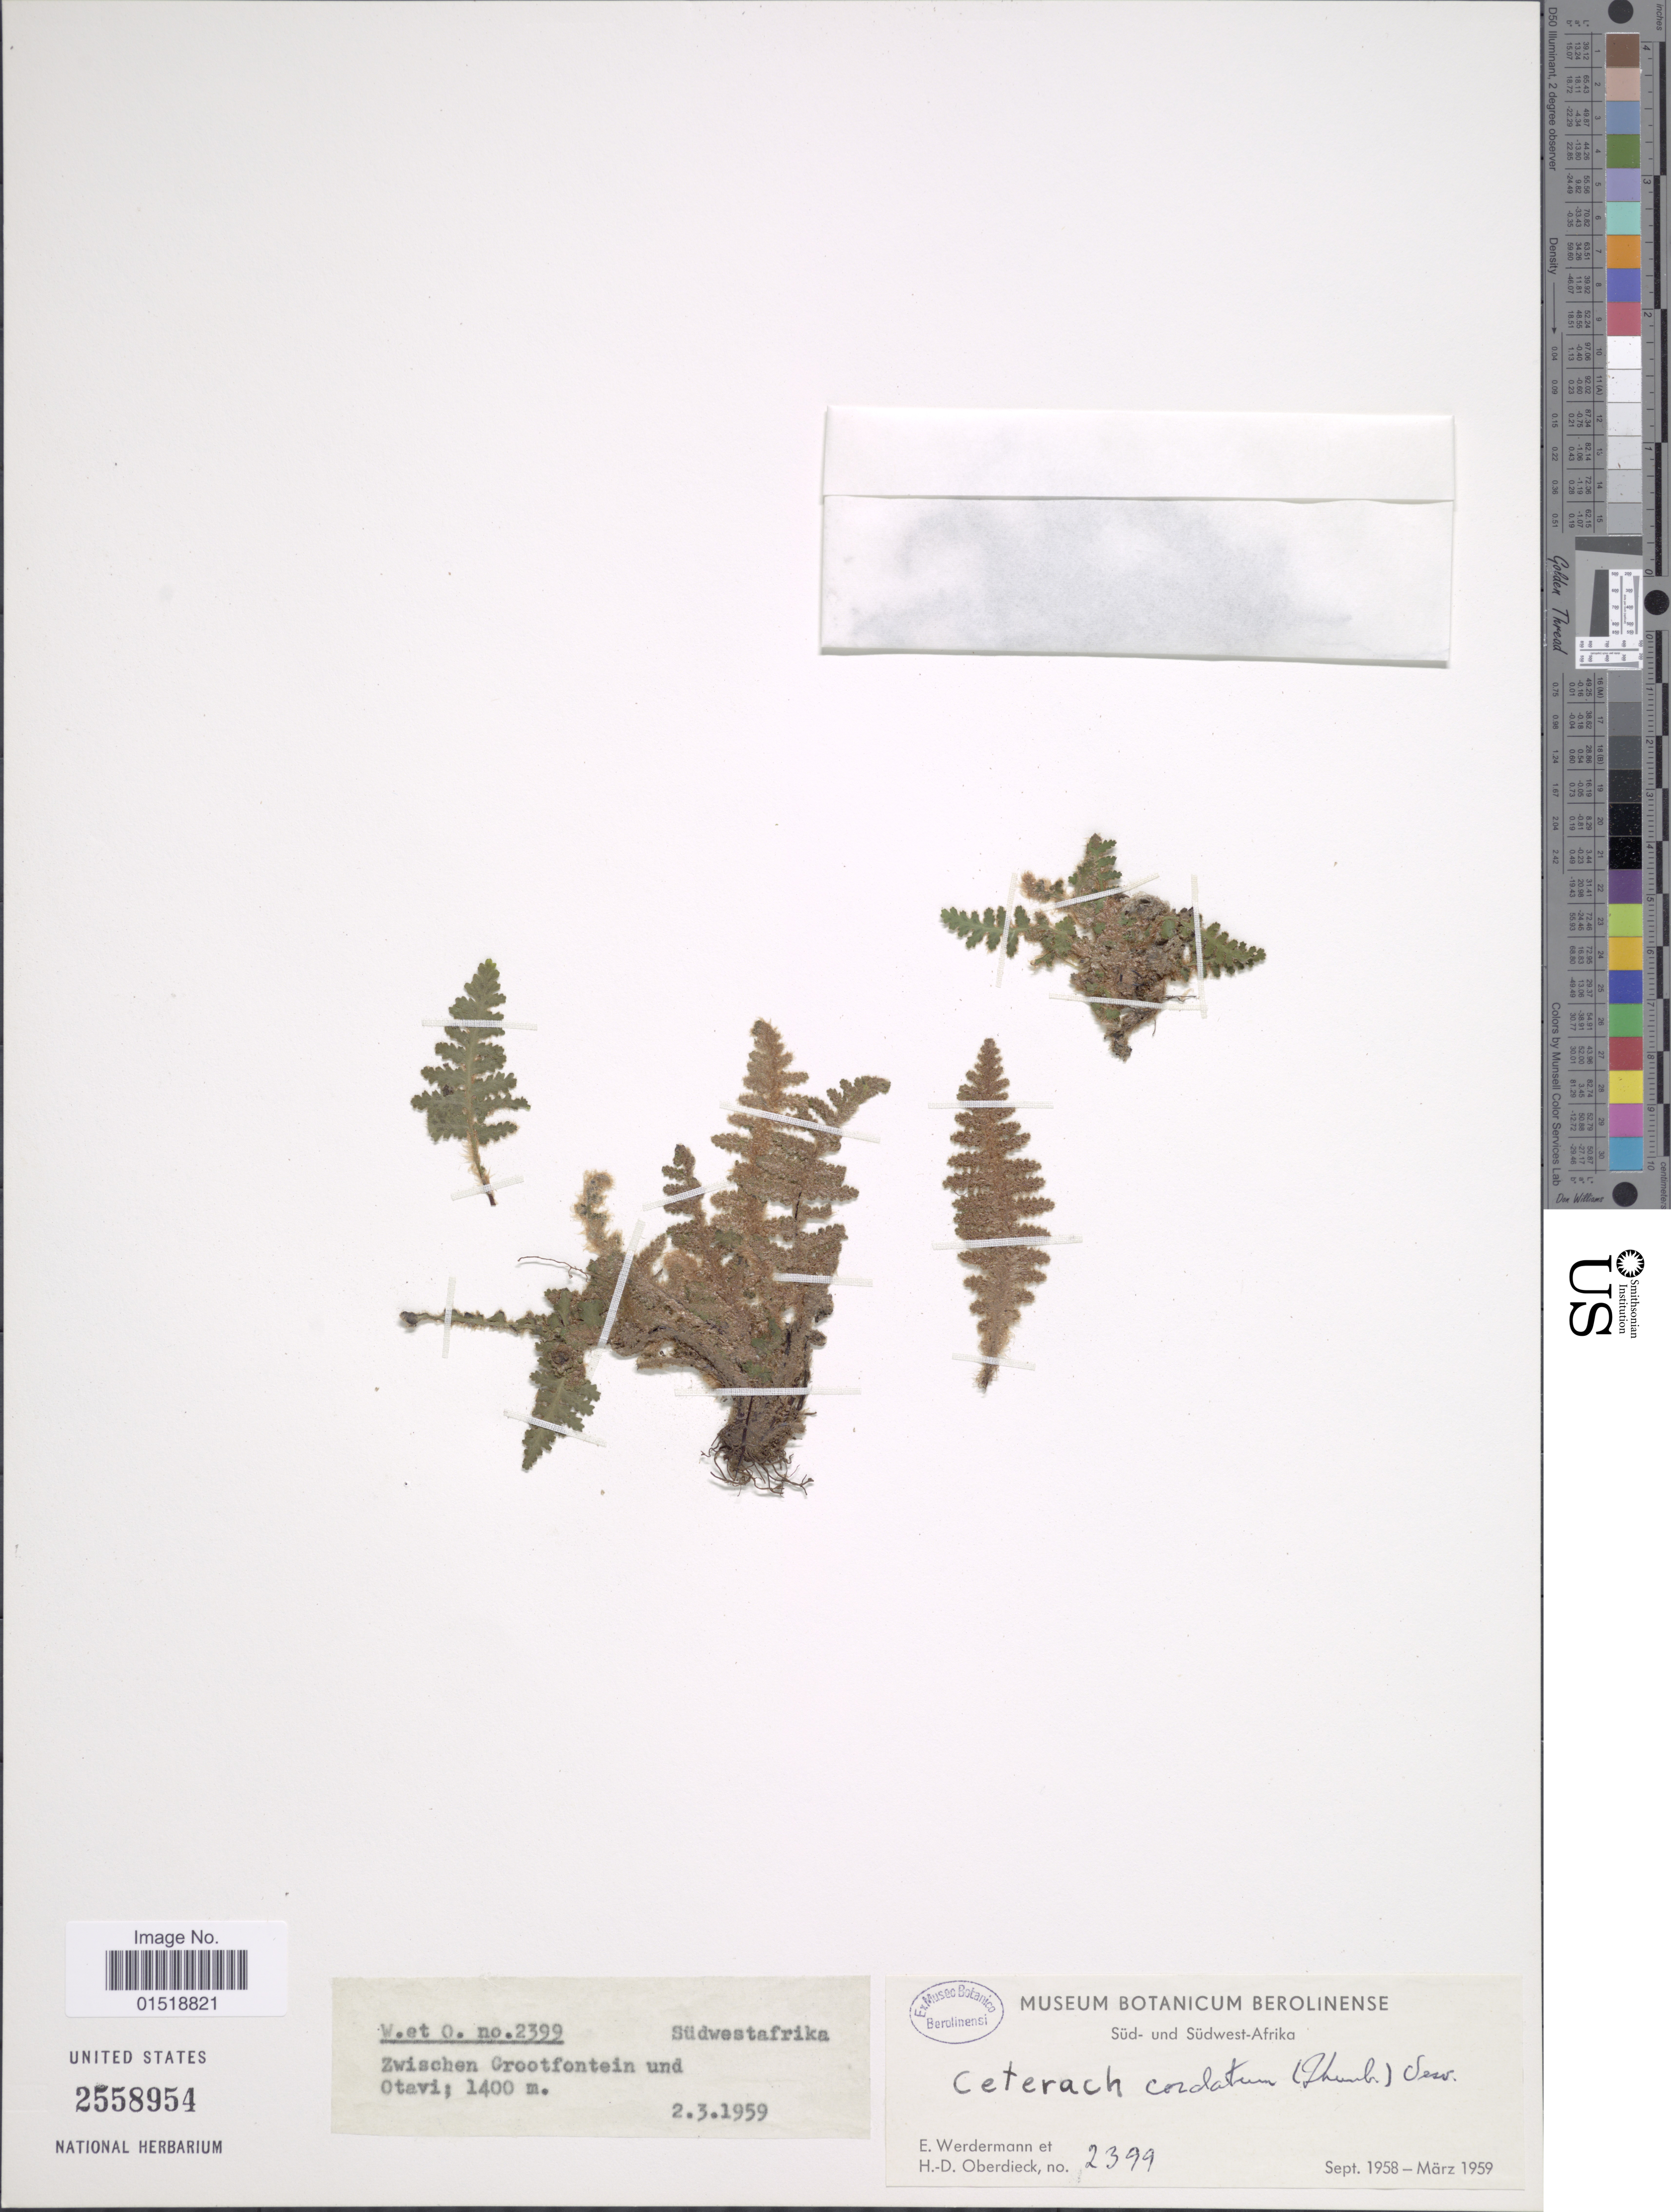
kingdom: Plantae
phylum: Tracheophyta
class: Polypodiopsida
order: Polypodiales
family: Aspleniaceae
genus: Asplenium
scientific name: Asplenium cordatum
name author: (Thunb.) Sw.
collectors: E. Werdermann & H. Oberdieck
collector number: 2399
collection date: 1959-03-02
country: Namibia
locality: Süd- und Südwest-Afrika. Zwischen Grootfontein und Otavi.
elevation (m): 1400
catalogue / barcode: US 2558954